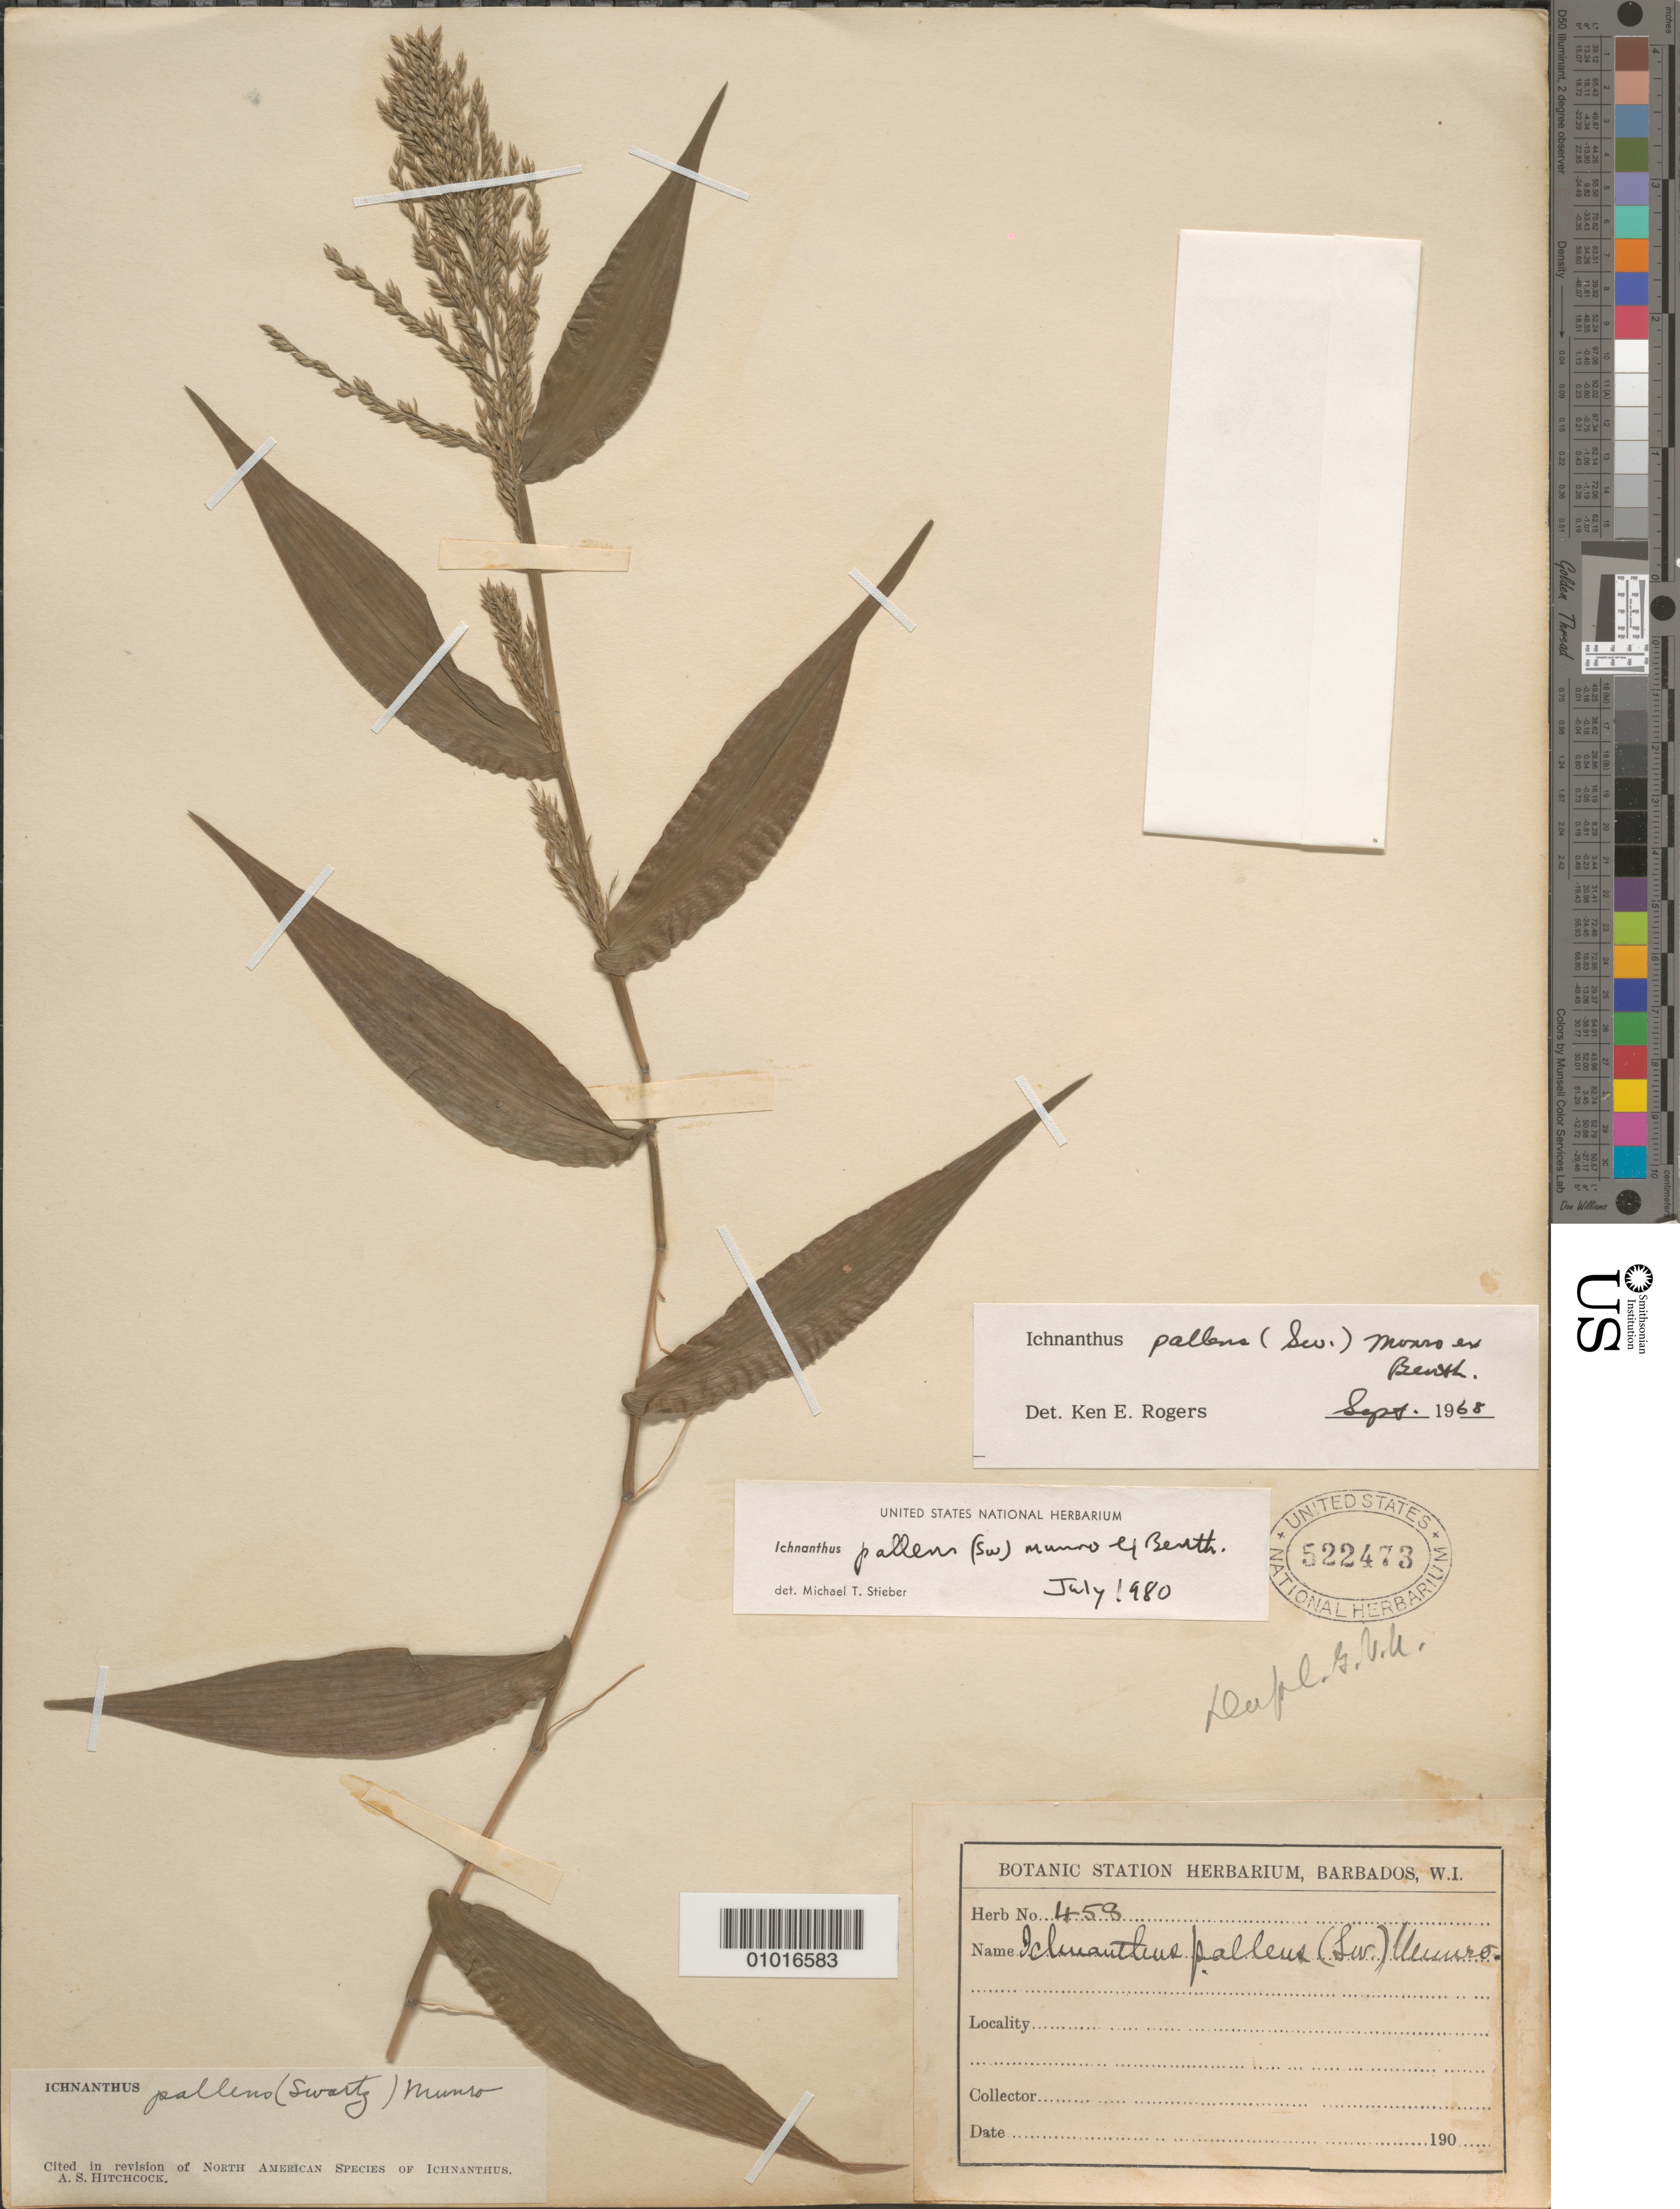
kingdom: Plantae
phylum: Tracheophyta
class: Liliopsida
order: Poales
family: Poaceae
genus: Ichnanthus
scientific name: Ichnanthus pallens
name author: (Sw.) Munro ex Benth.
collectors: ex herb. Bot. Sta. Barbados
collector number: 458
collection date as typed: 1900 to -- --- 1999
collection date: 1900/1999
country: Barbados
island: Barbados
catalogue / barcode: US 522473